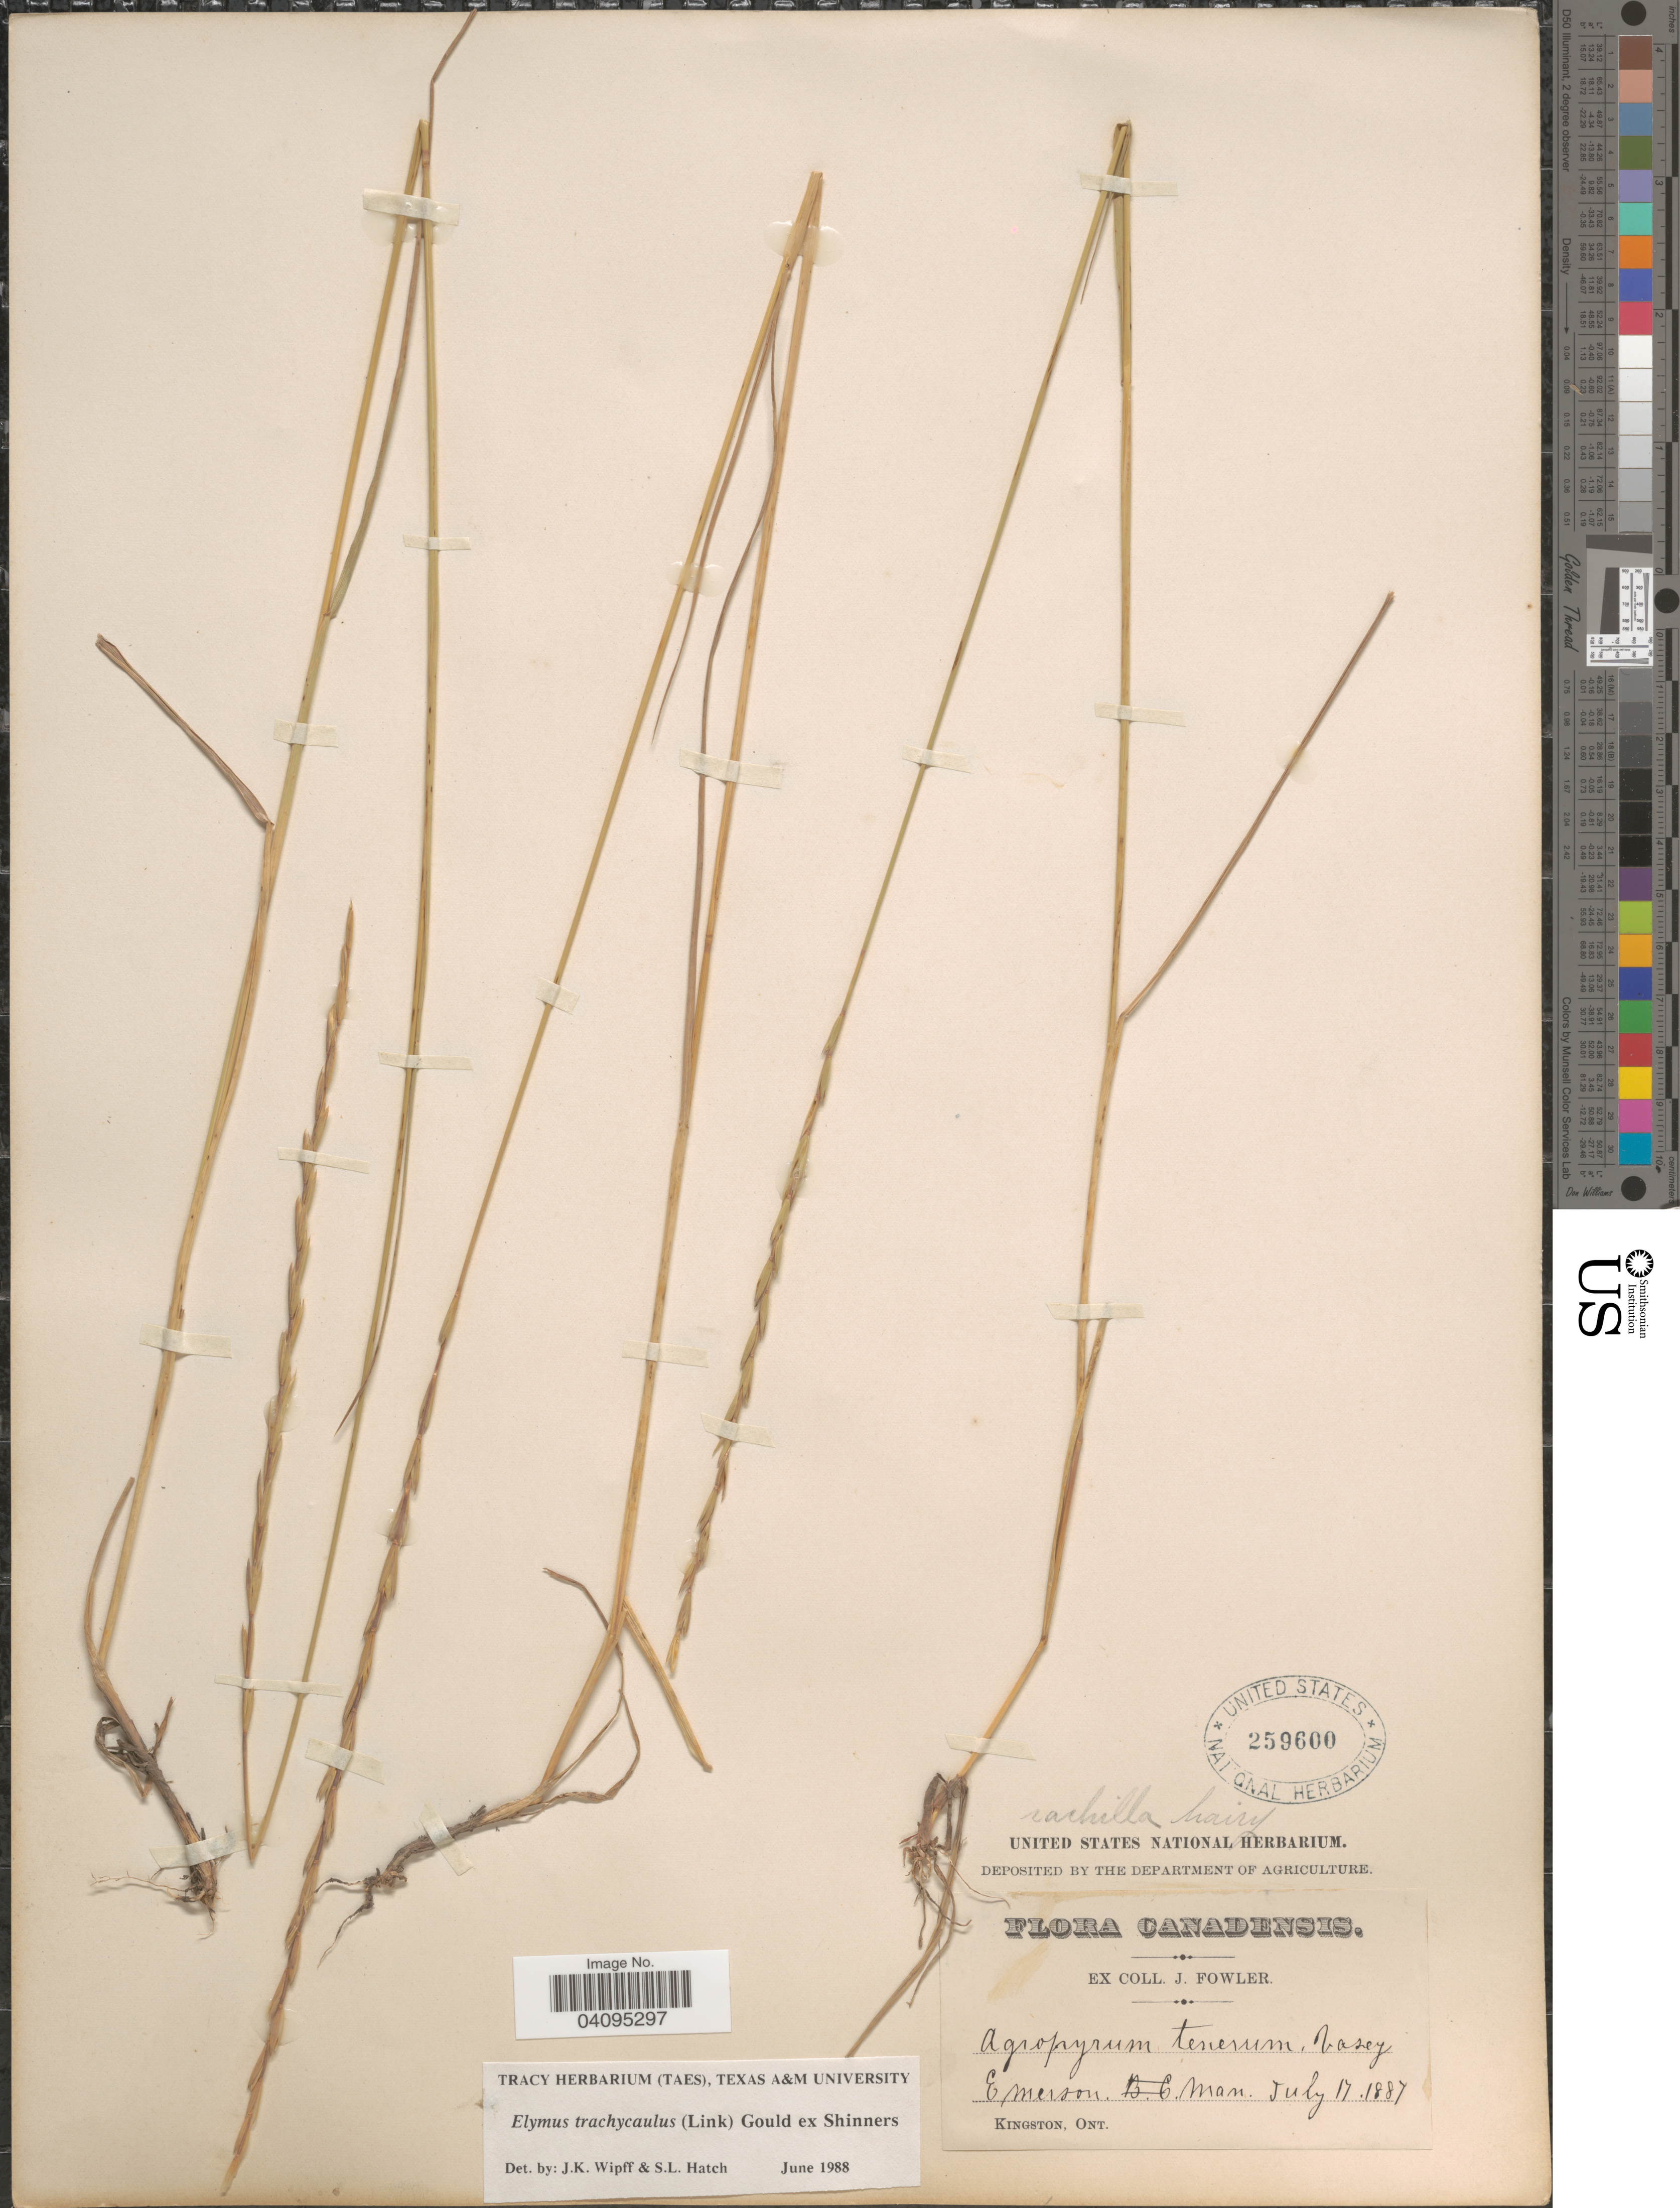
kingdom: Plantae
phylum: Tracheophyta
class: Liliopsida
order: Poales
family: Poaceae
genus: Elymus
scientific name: Elymus trachycaulus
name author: (Link) Gould ex Shinners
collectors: J. Fowler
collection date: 1887-07-17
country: Canada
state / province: Manitoba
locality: Emerson.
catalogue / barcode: US 259600